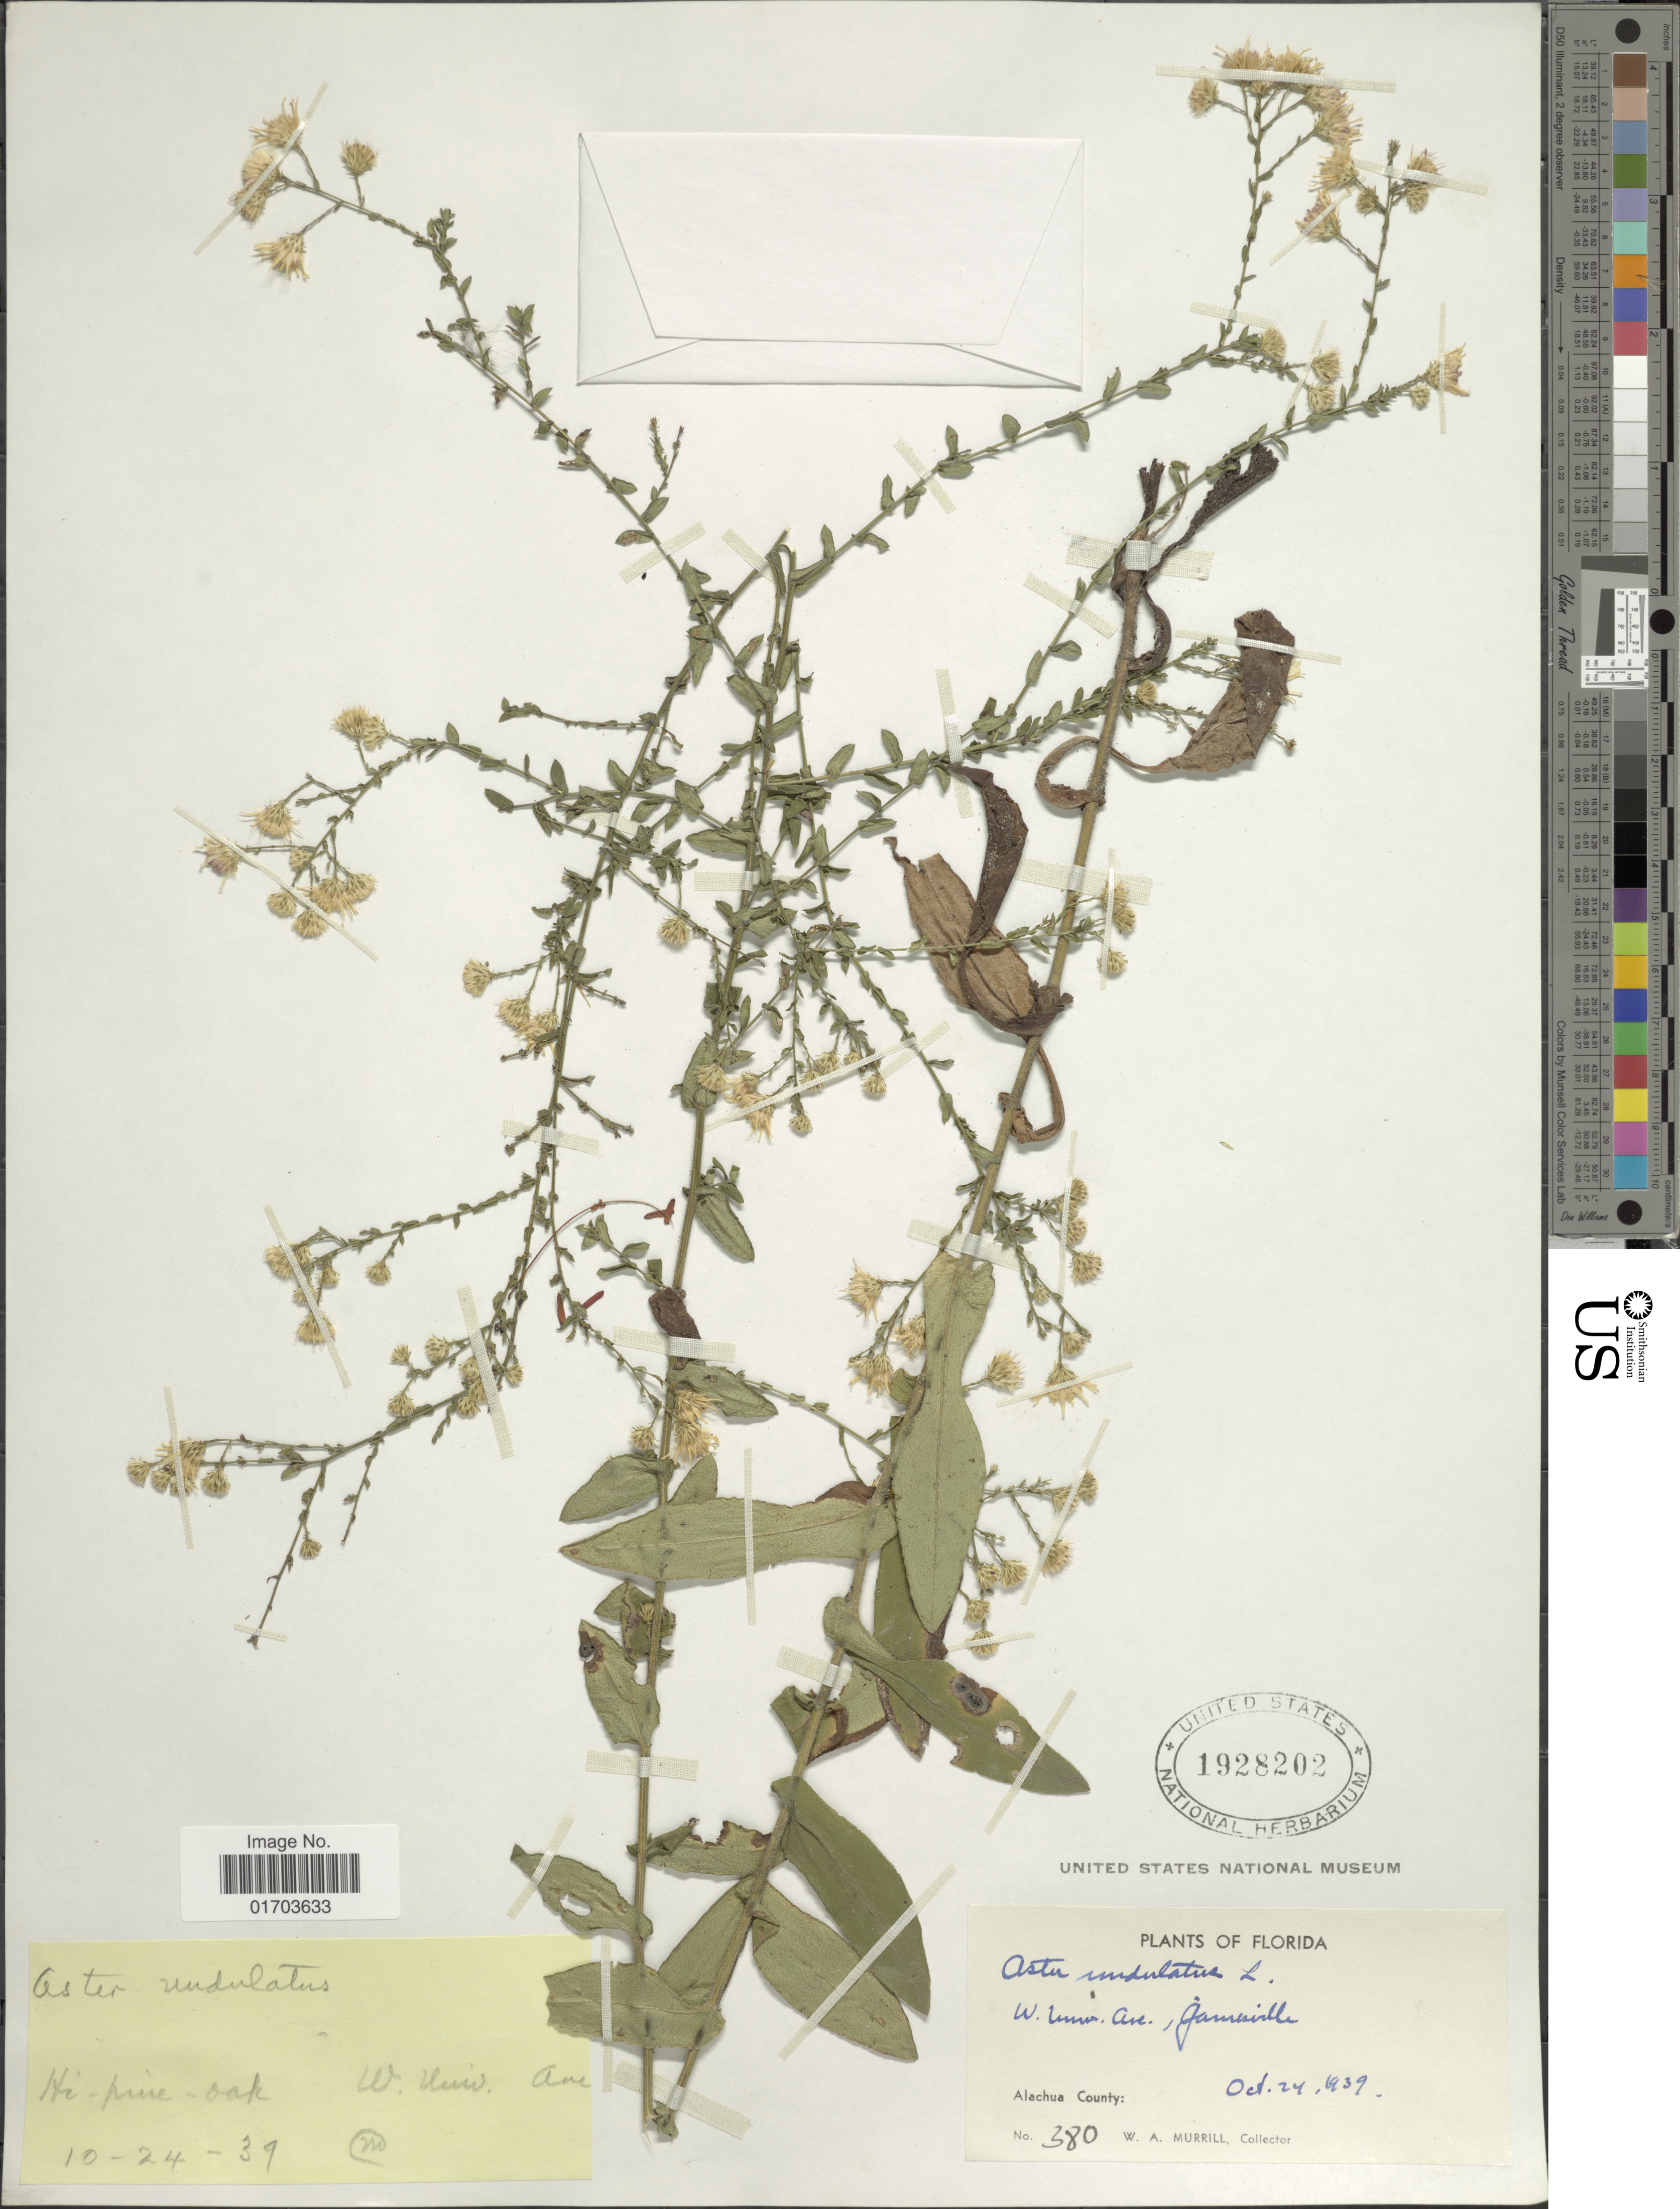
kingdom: Plantae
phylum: Tracheophyta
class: Magnoliopsida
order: Asterales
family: Asteraceae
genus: Symphyotrichum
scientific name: Symphyotrichum undulatum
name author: (L.) G.L. Nesom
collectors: W. A. Murrill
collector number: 380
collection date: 1939-10-24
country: United States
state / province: Florida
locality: W. Univ. Ave., Gainesville. Alachua County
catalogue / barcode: US 1928202